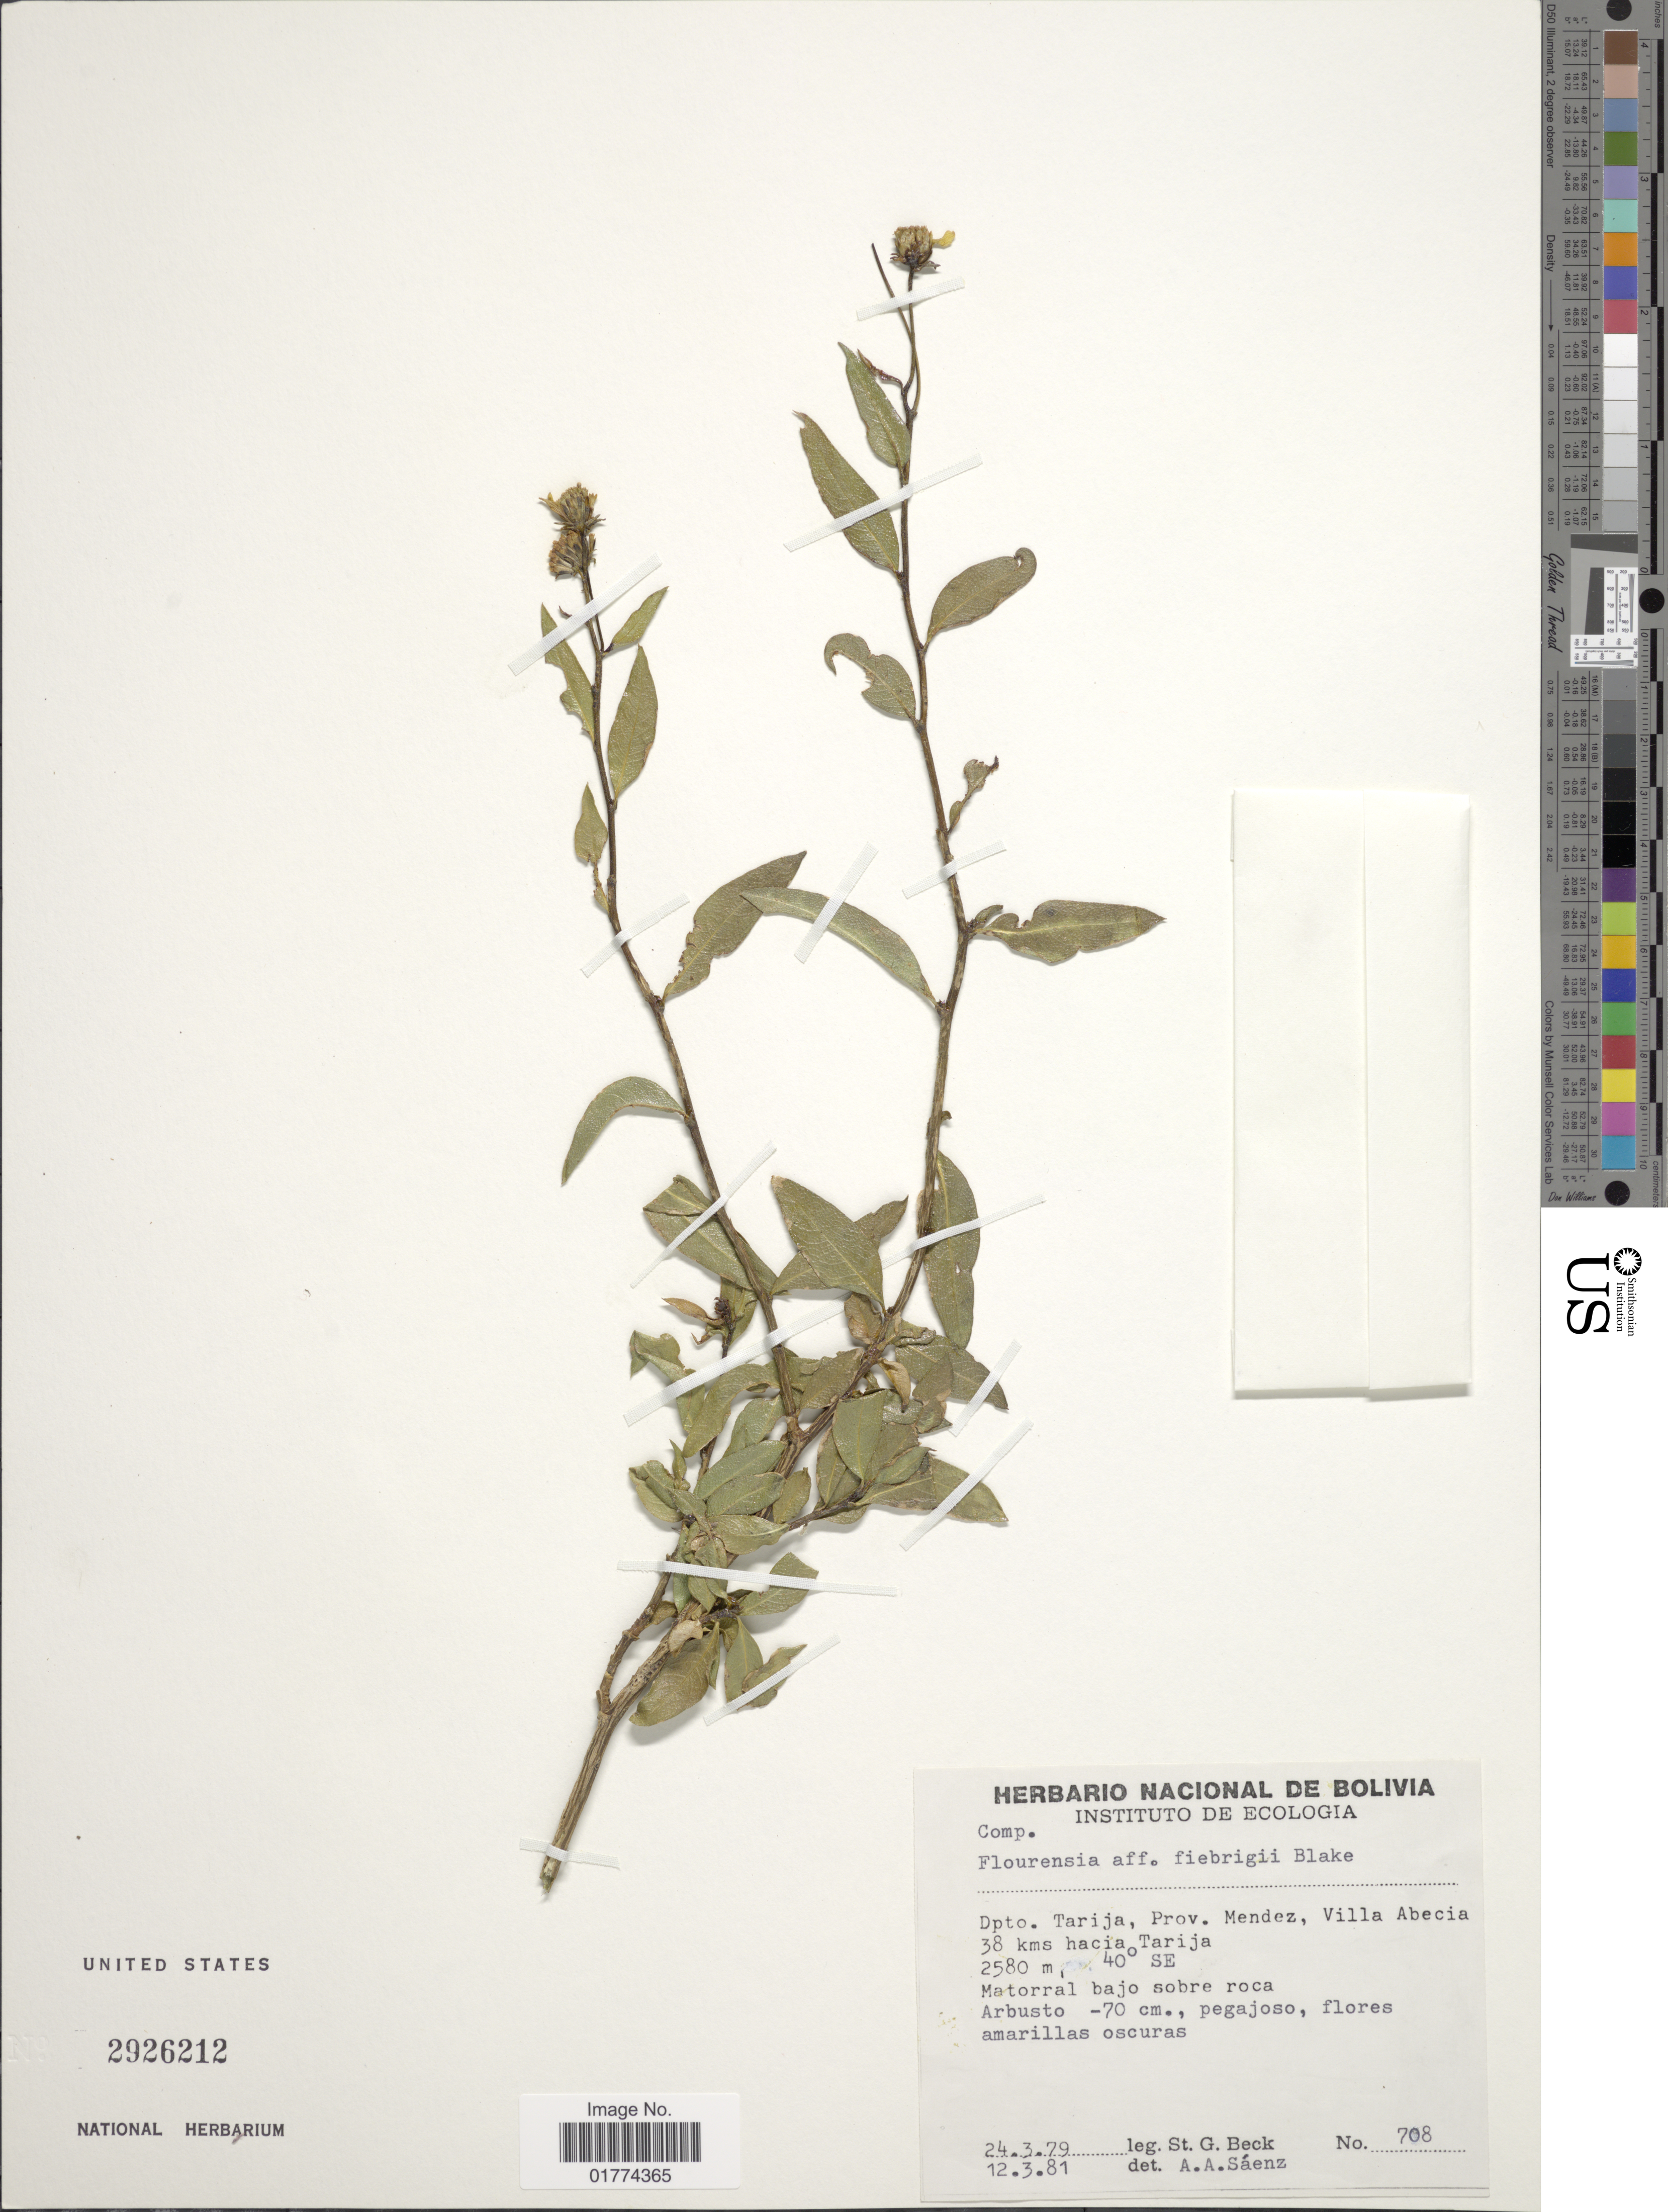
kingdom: Plantae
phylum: Tracheophyta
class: Magnoliopsida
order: Asterales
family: Asteraceae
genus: Flourensia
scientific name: Flourensia fiebrigii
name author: S.F. Blake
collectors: S. G. Beck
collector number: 708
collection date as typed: Transcribed d/m/y: 24/3/79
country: Bolivia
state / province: Tarija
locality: Prov.mendez, Villa Abecia 38 kms hacia tarija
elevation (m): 2580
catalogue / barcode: US 2926212